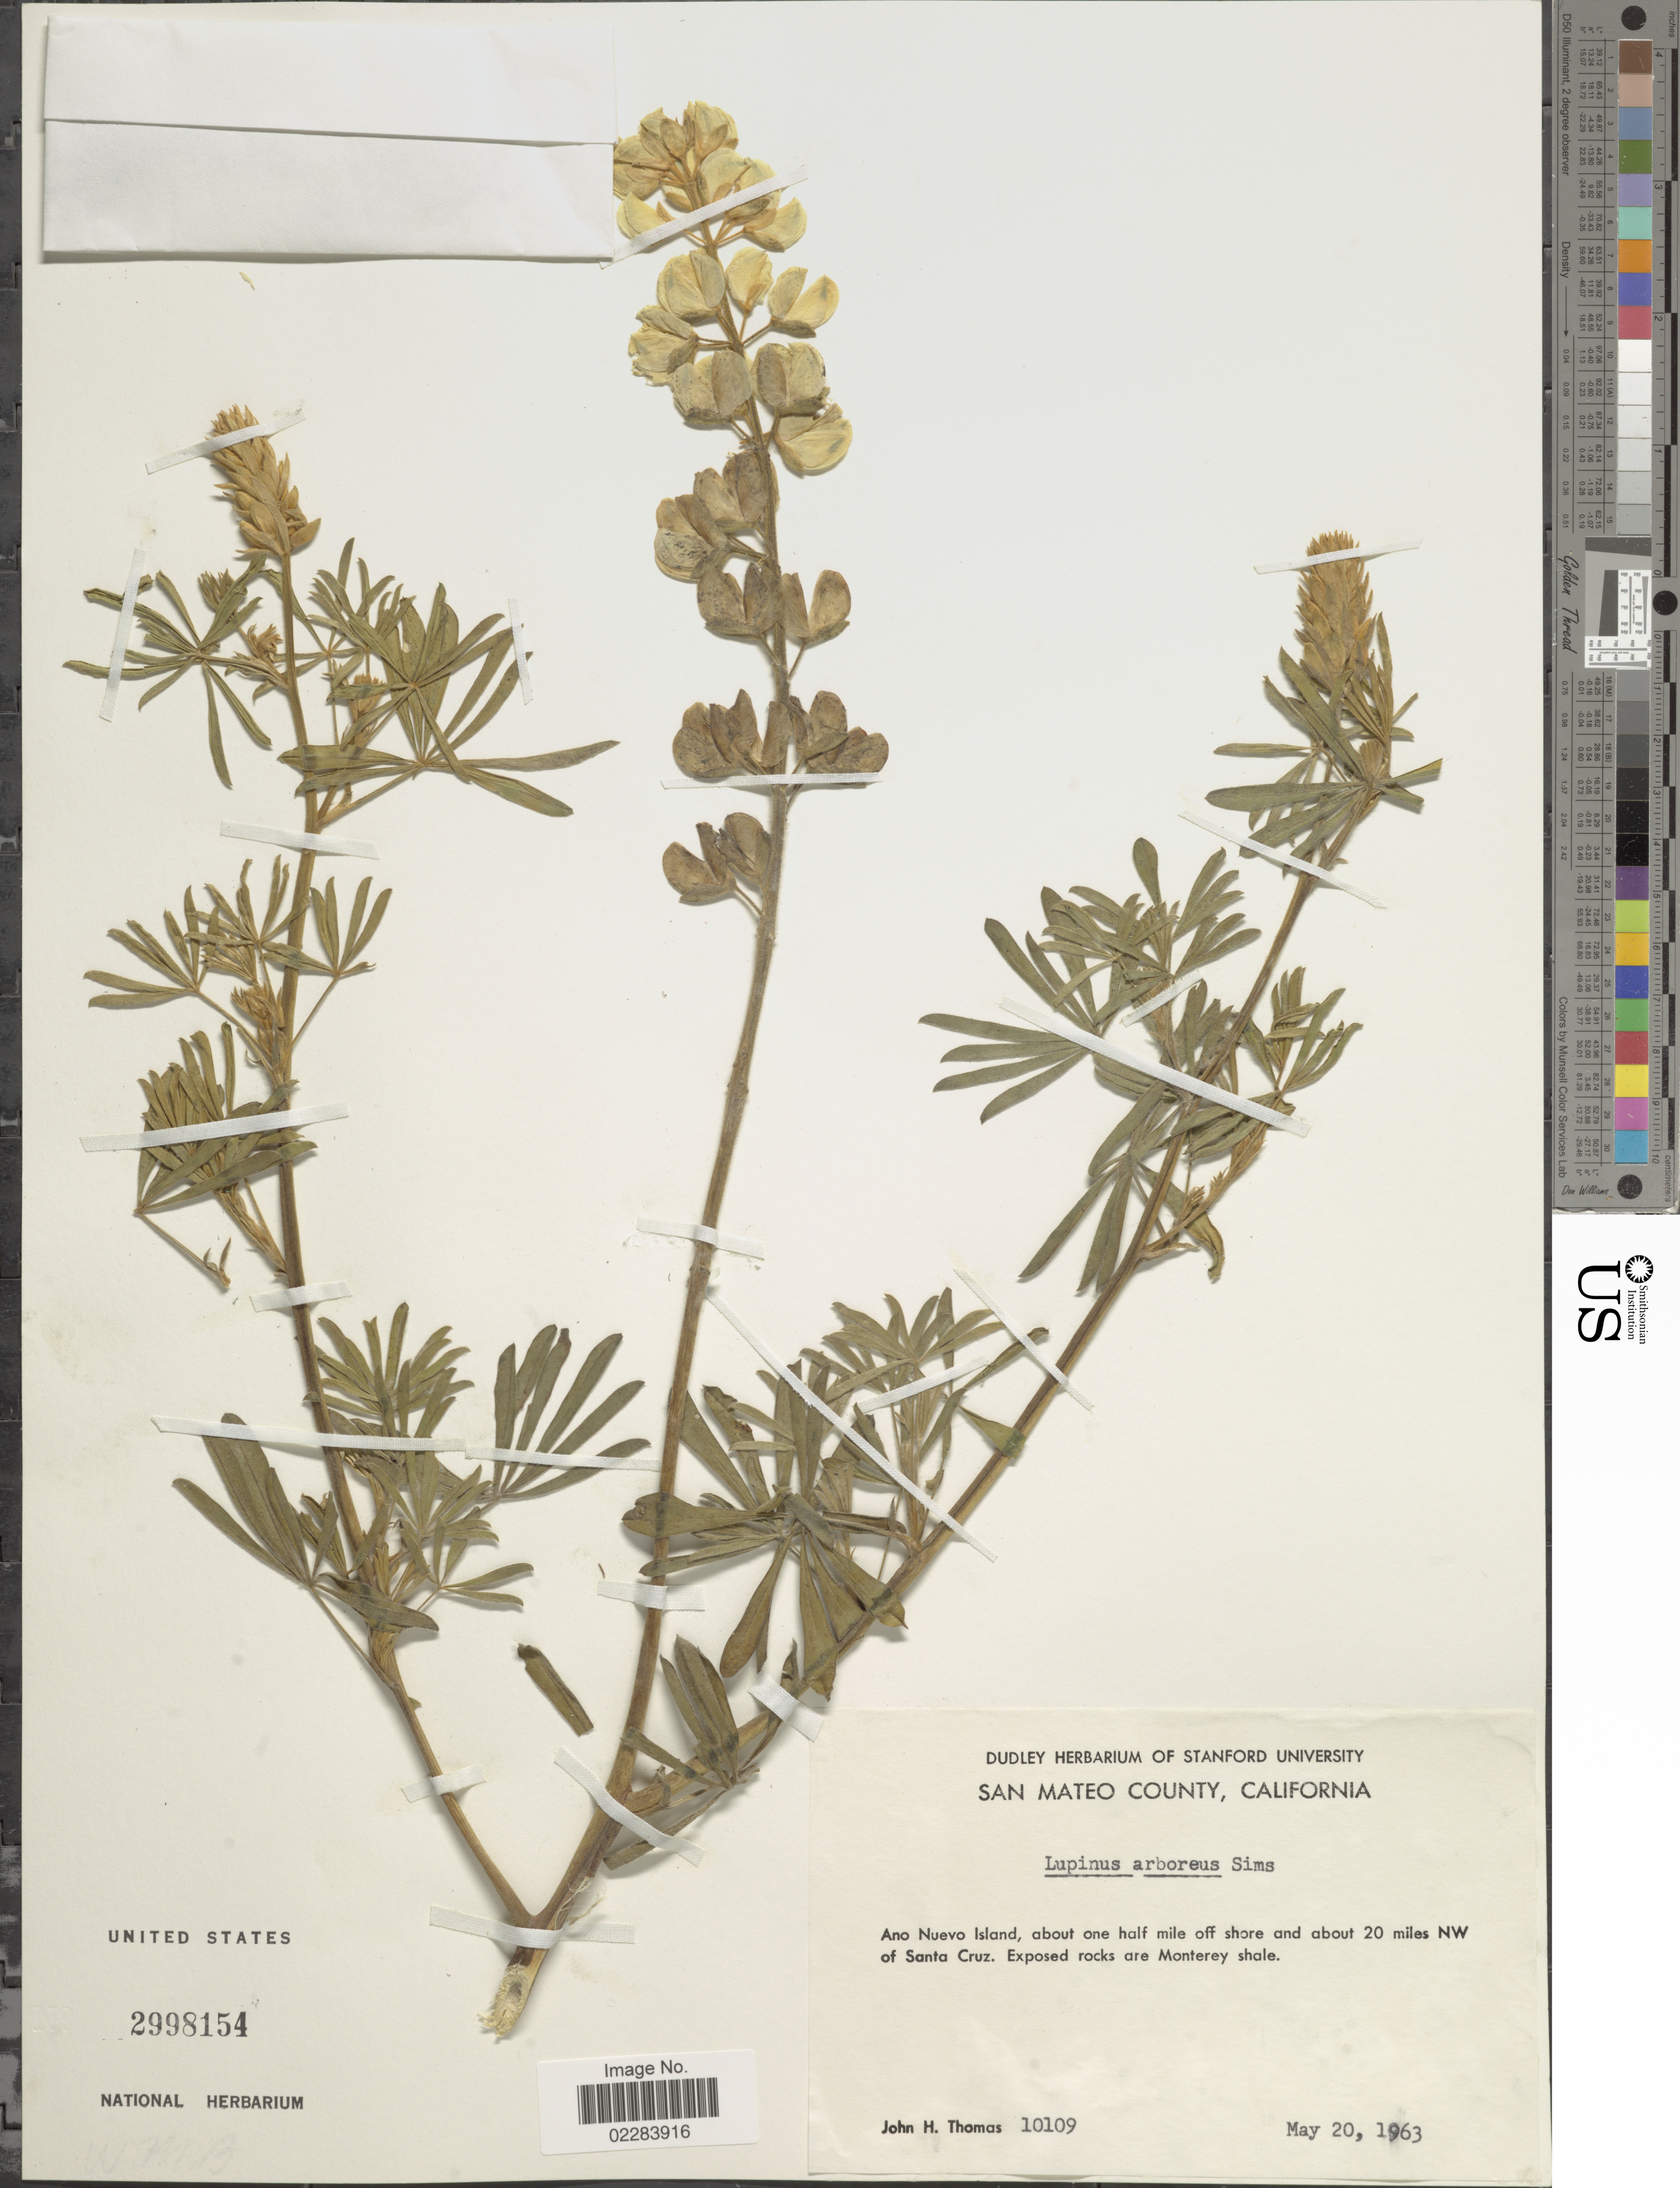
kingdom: Plantae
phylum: Tracheophyta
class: Magnoliopsida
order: Fabales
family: Fabaceae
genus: Lupinus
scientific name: Lupinus arboreus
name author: Sims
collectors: J. H. Thomas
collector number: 10109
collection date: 1963-05-20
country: United States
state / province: California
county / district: San Mateo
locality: San Mateo County. Ano Nuevo Island, about one half mile off shore and about 20 miles NW of Santa Cruz.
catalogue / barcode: US 2998154